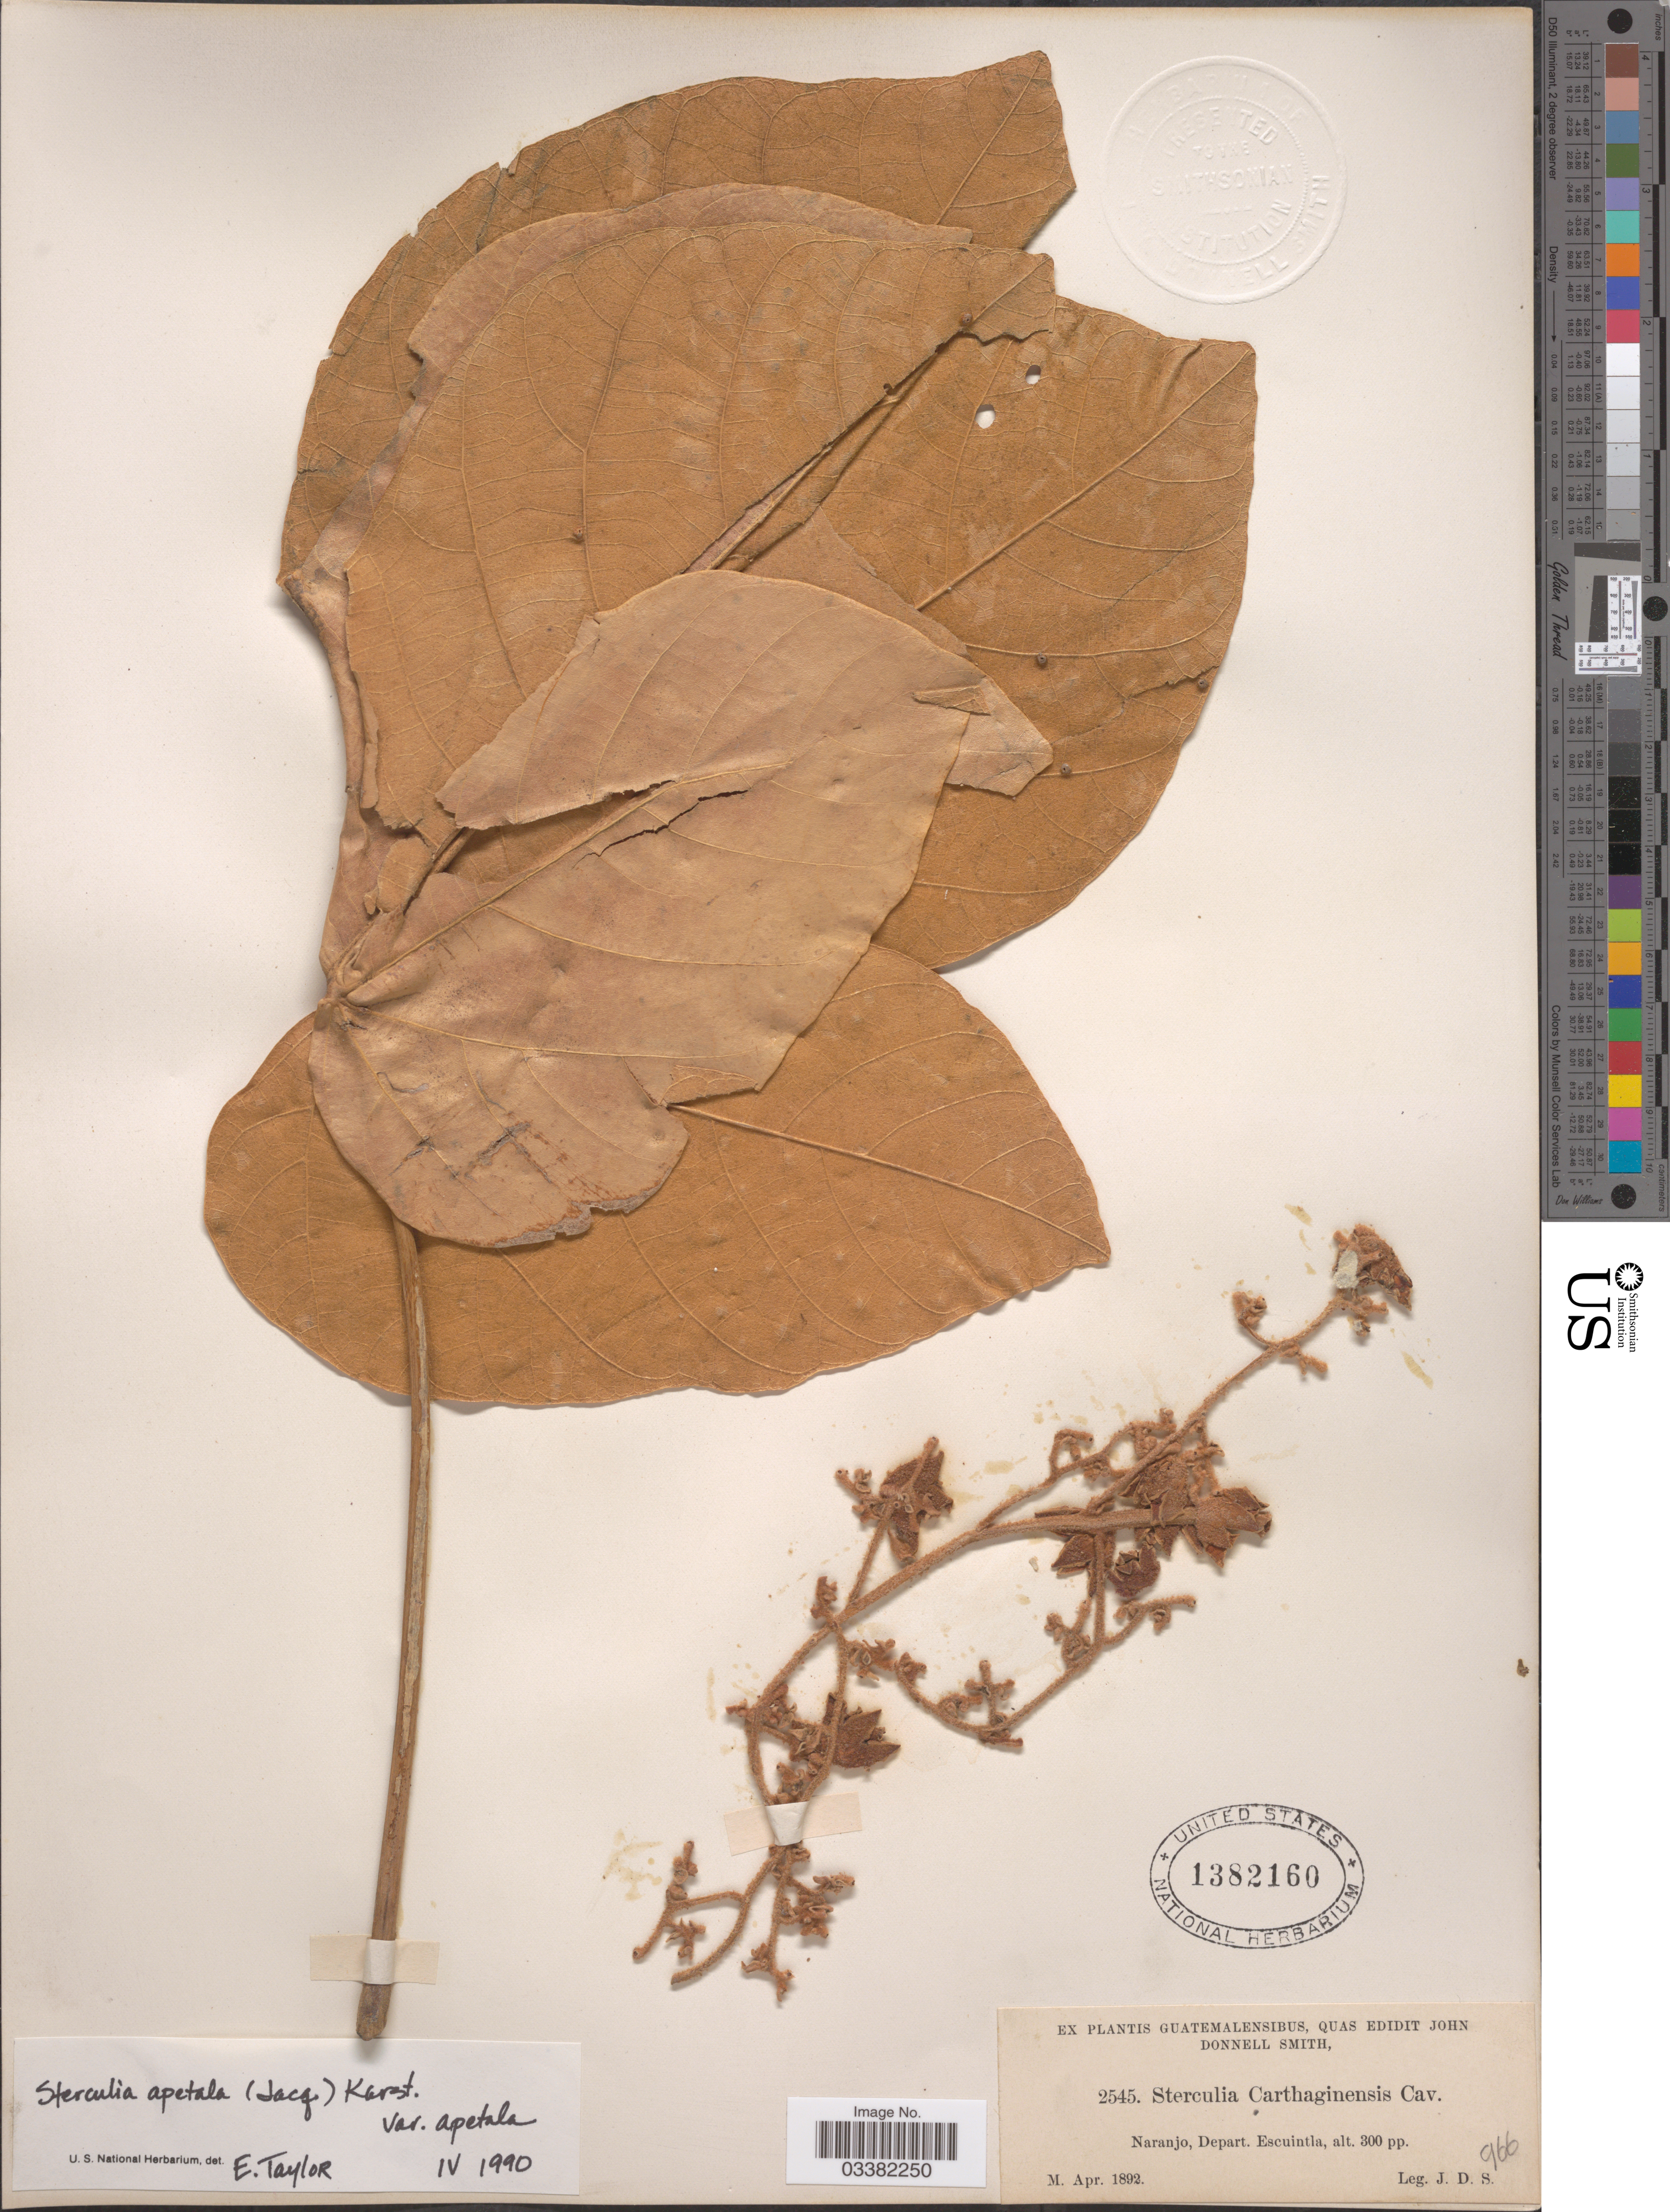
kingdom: Plantae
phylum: Tracheophyta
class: Magnoliopsida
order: Malvales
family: Malvaceae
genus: Sterculia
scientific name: Sterculia apetala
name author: (Jacq.) H. Karst.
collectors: J. Donnell Smith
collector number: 2545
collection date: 1892-04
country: Guatemala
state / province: Escuintla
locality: Naranjo, Depart. Escuintla.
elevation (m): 91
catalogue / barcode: US 1382160